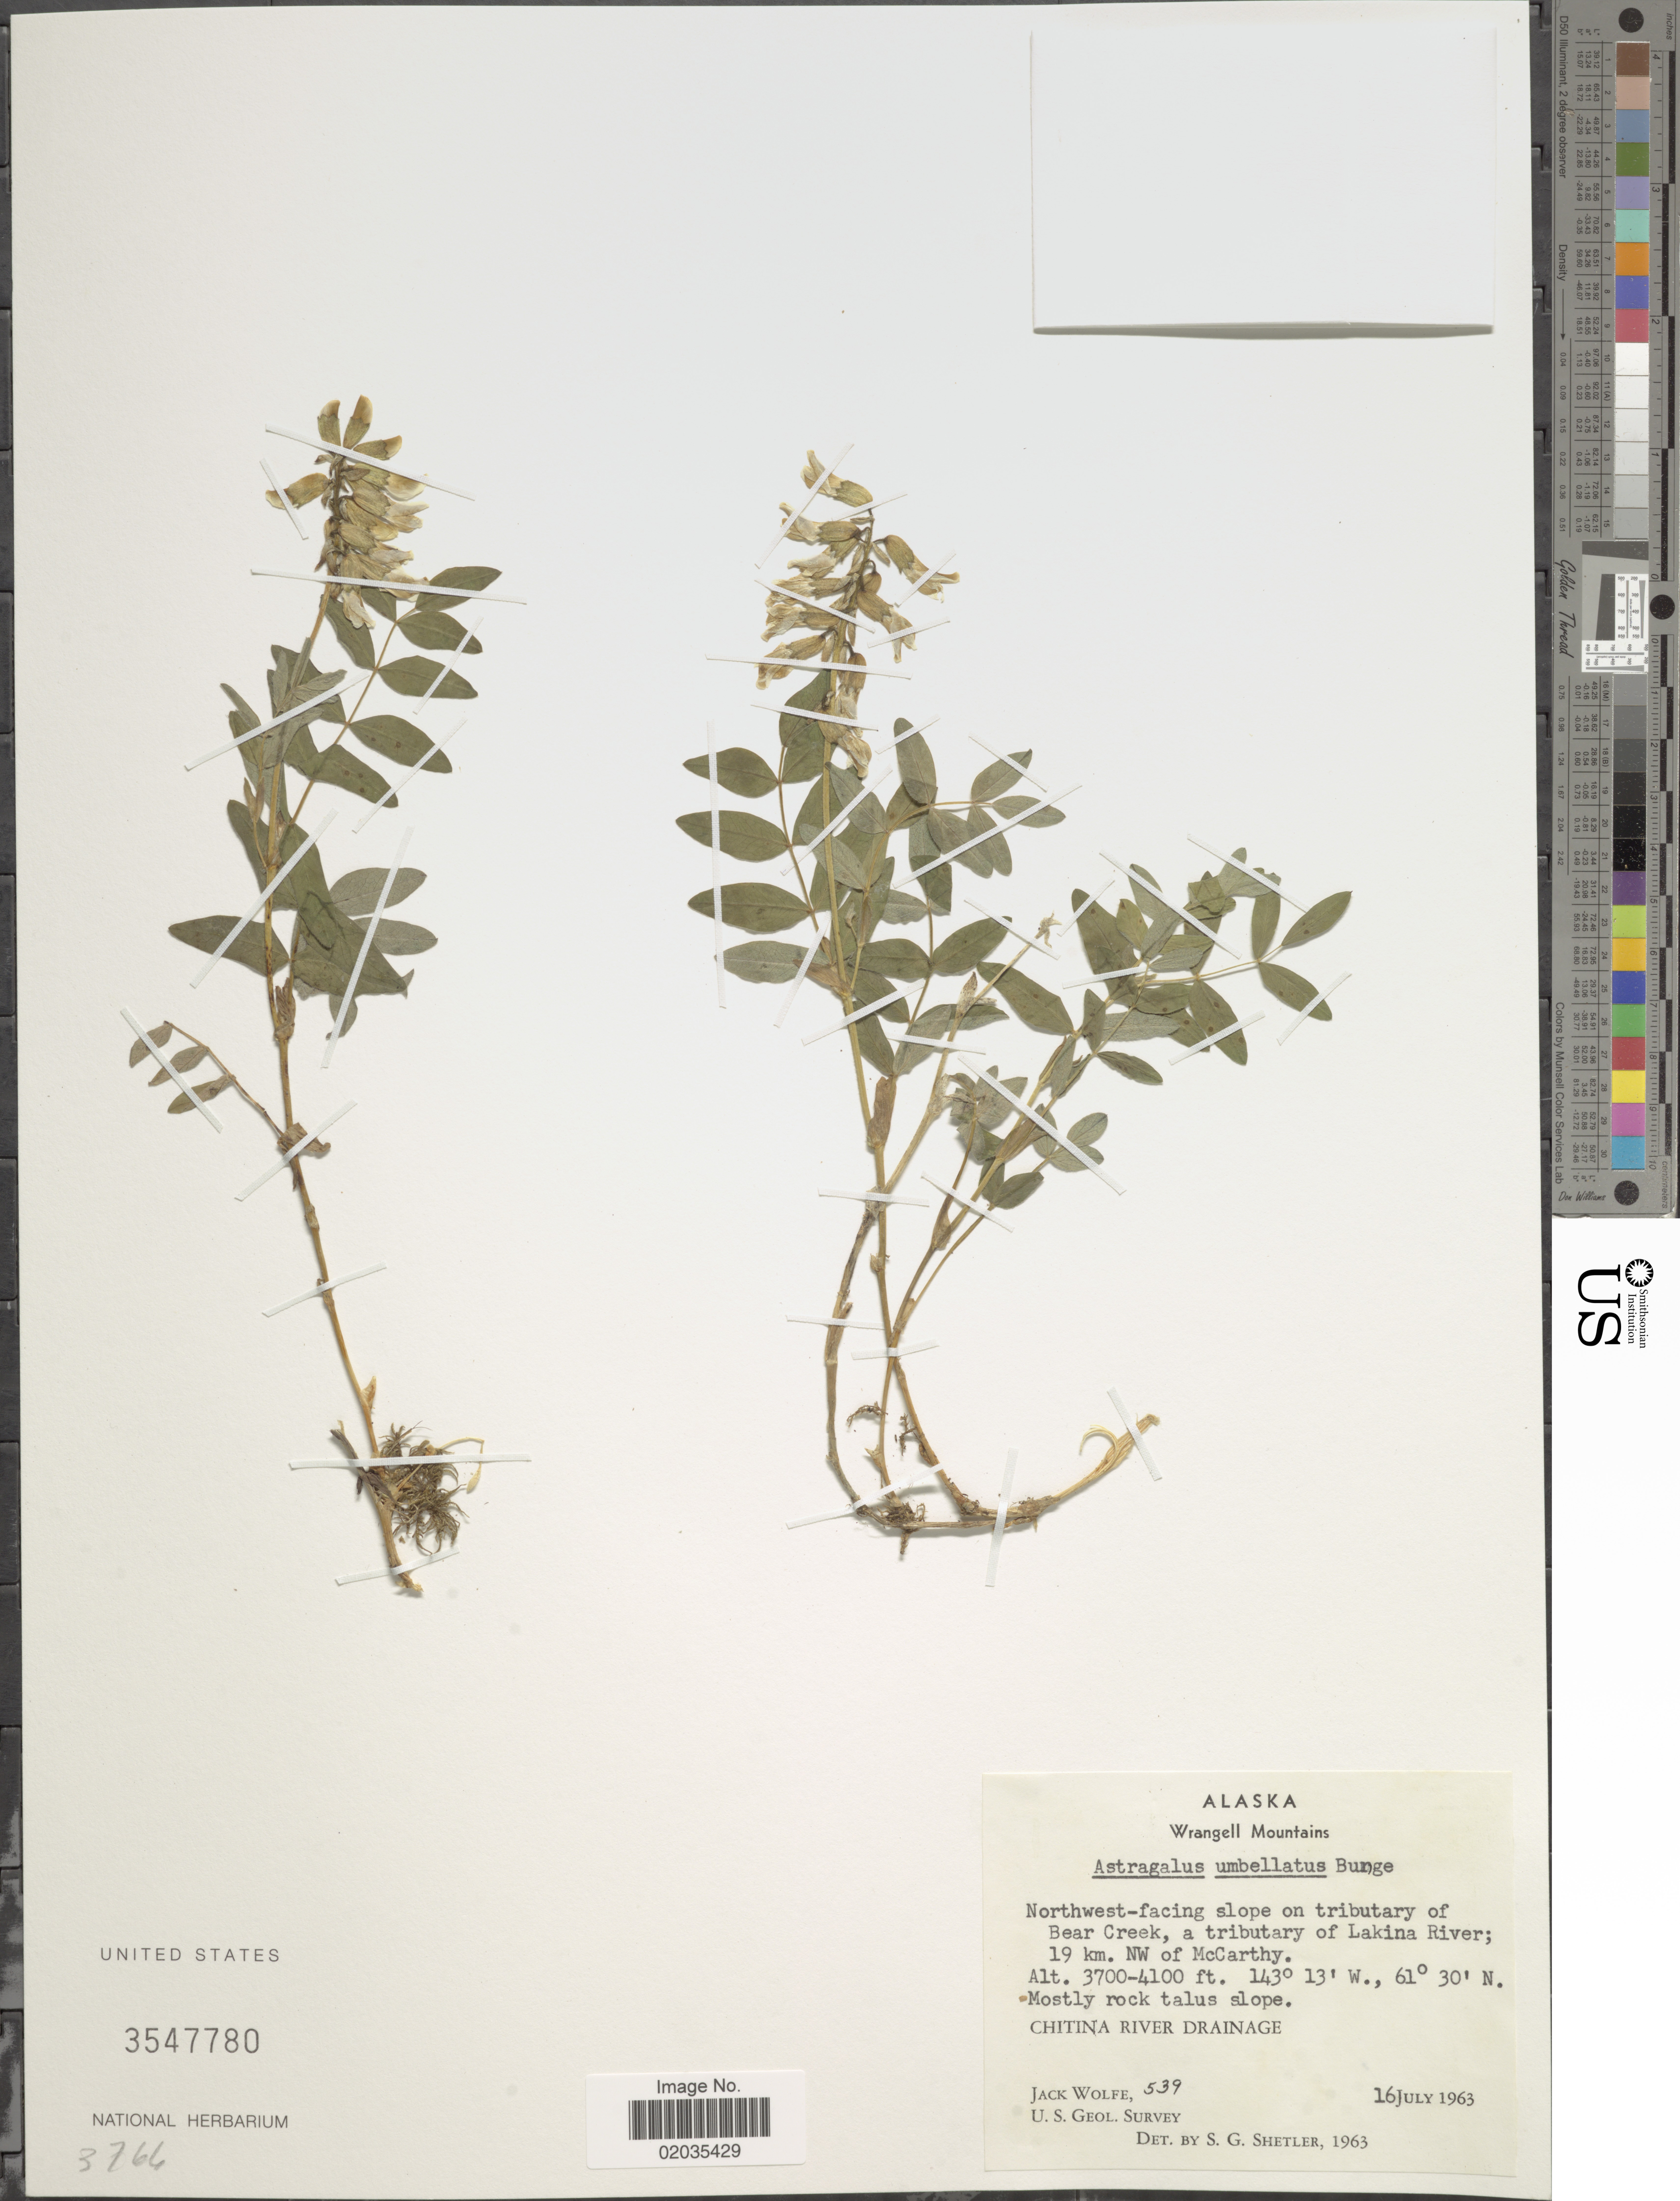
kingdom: Plantae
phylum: Tracheophyta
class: Magnoliopsida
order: Fabales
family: Fabaceae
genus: Astragalus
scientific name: Astragalus umbellatus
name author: Bunge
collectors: J. Wolfe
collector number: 539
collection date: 1963-07-16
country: United States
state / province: Alaska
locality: Wrangell Mountains. Northwest-facing slope on tributary of Bear Creek, a tributary of Lakina River; 19 km. NW of McCarthy. Chitina River Drainage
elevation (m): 1128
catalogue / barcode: US 3547780